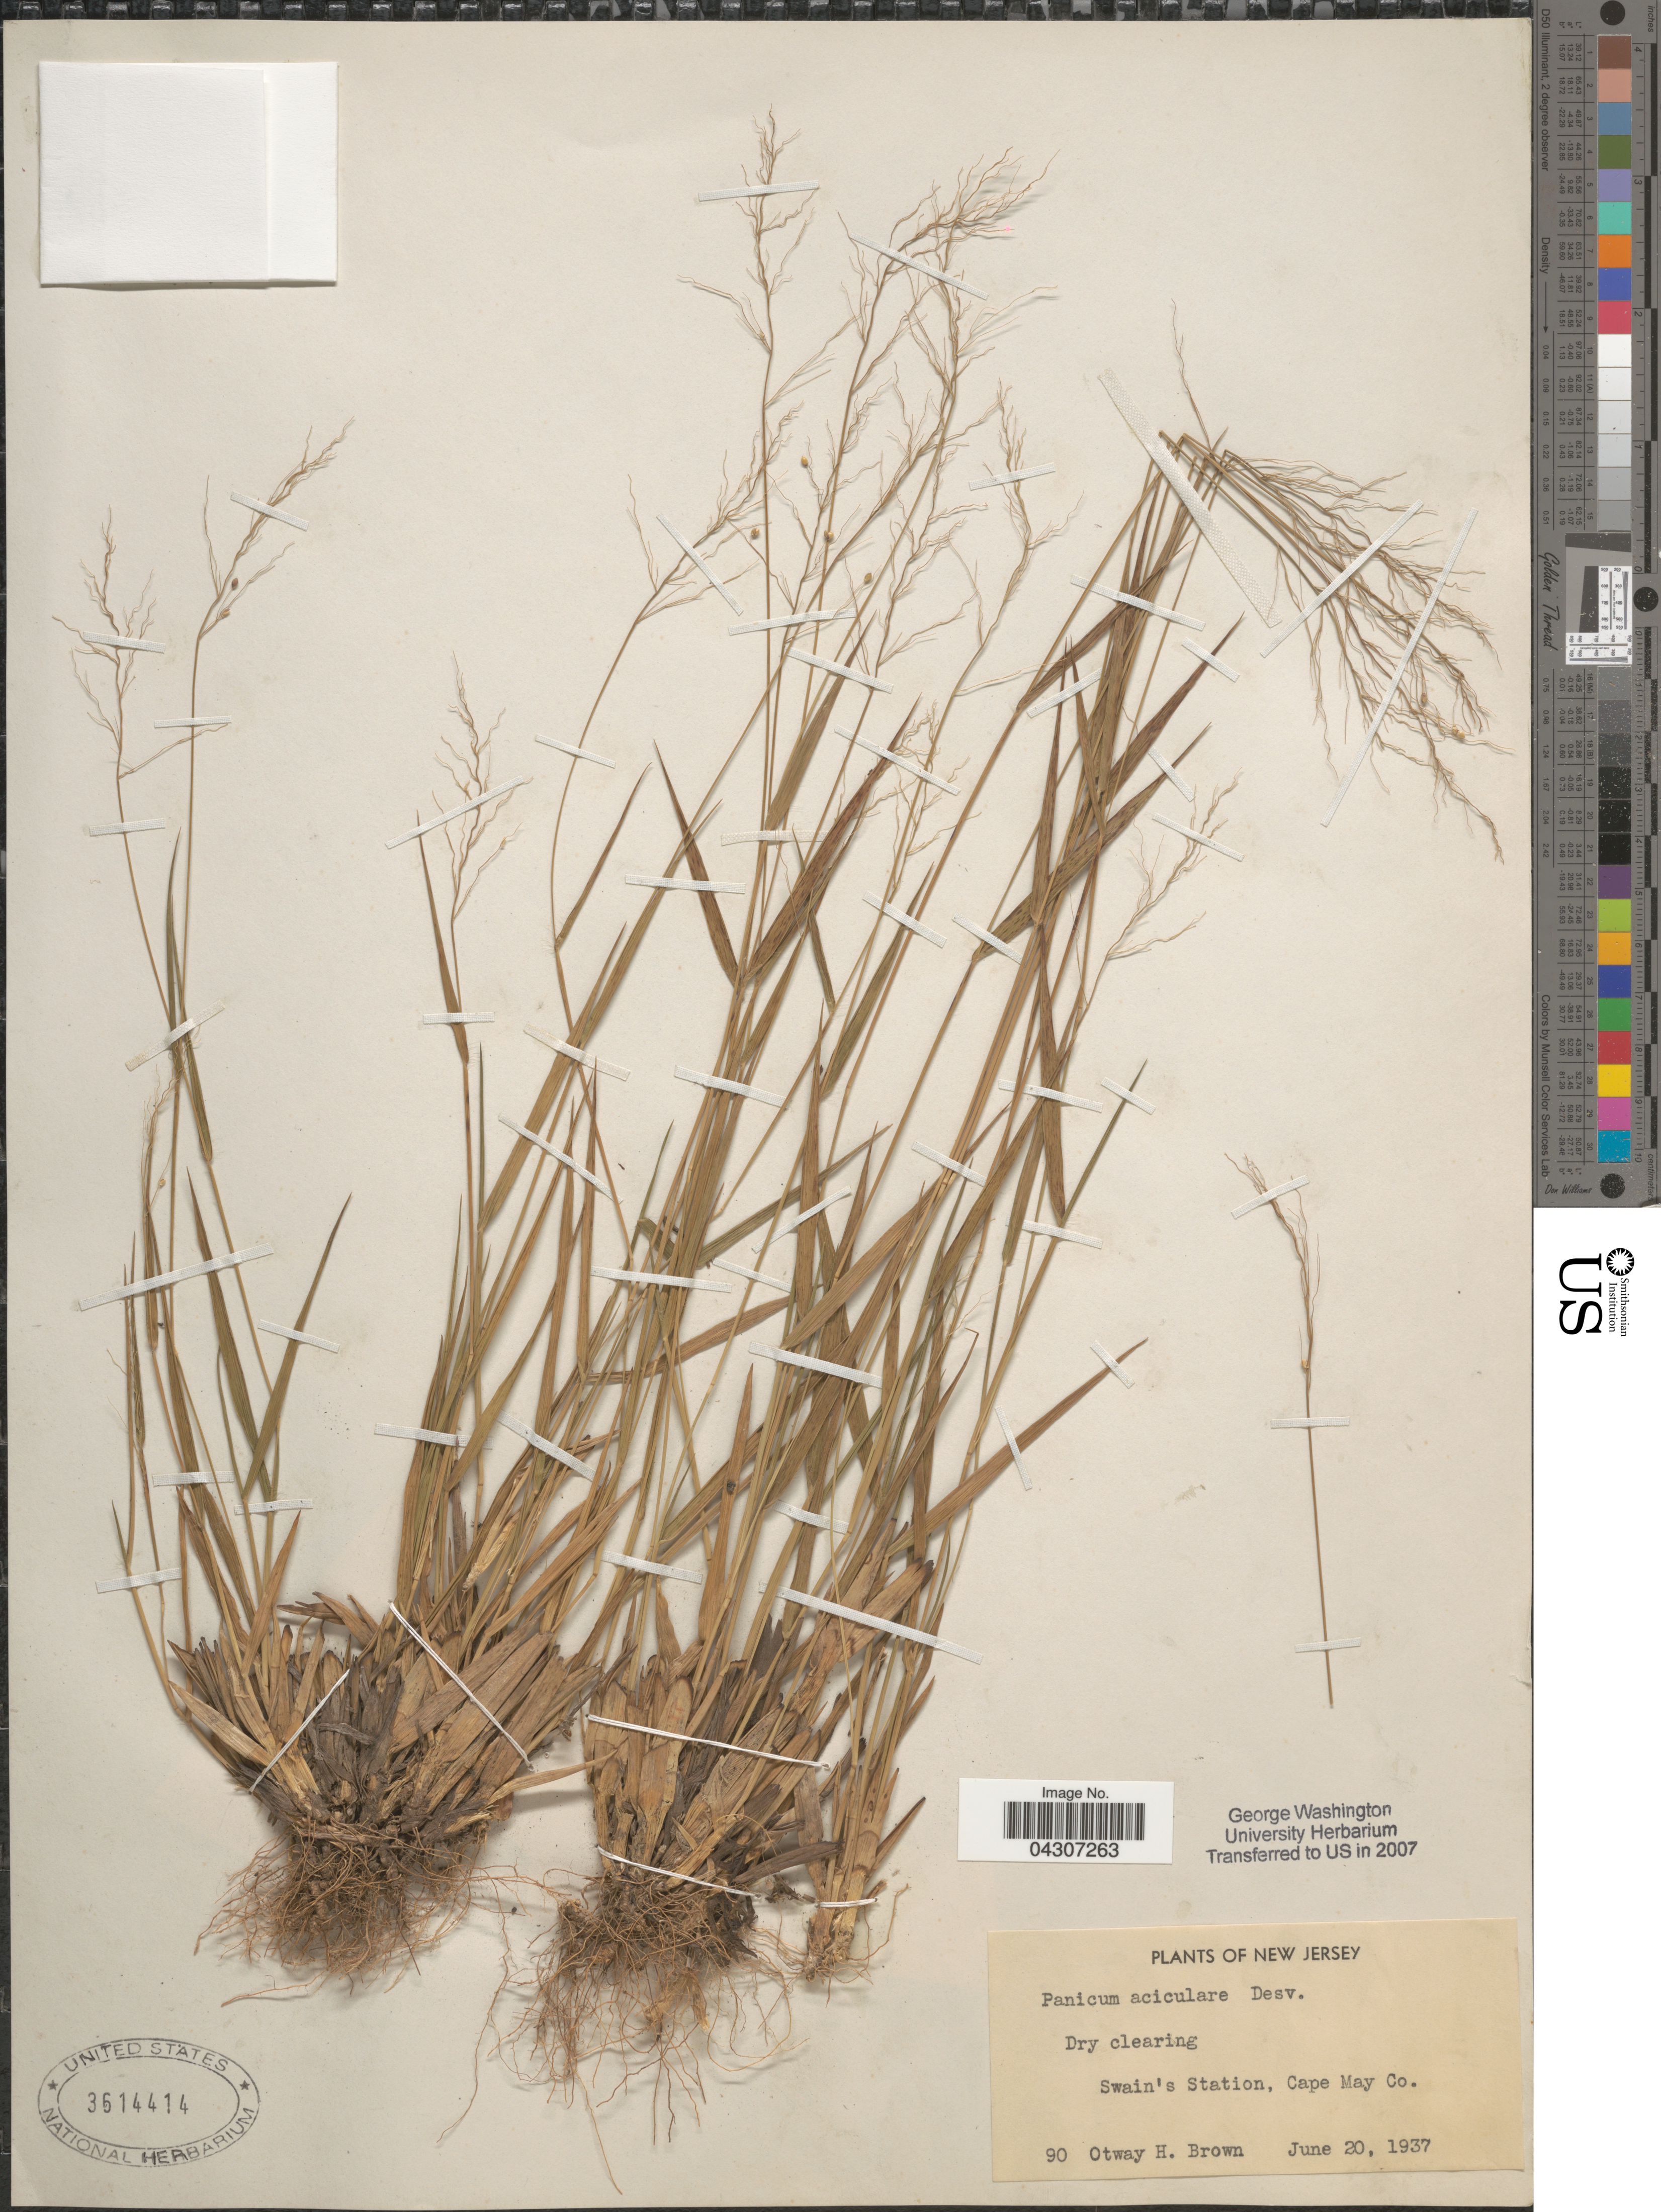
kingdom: Plantae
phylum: Tracheophyta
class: Liliopsida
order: Poales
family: Poaceae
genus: Dichanthelium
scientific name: Dichanthelium aciculare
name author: (Desv. ex Poir.) Gould & C.A. Clark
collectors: O. Brown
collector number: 90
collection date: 1937-06-20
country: United States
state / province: New Jersey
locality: Swain's Station, Cape May Co.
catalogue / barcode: US 3614414